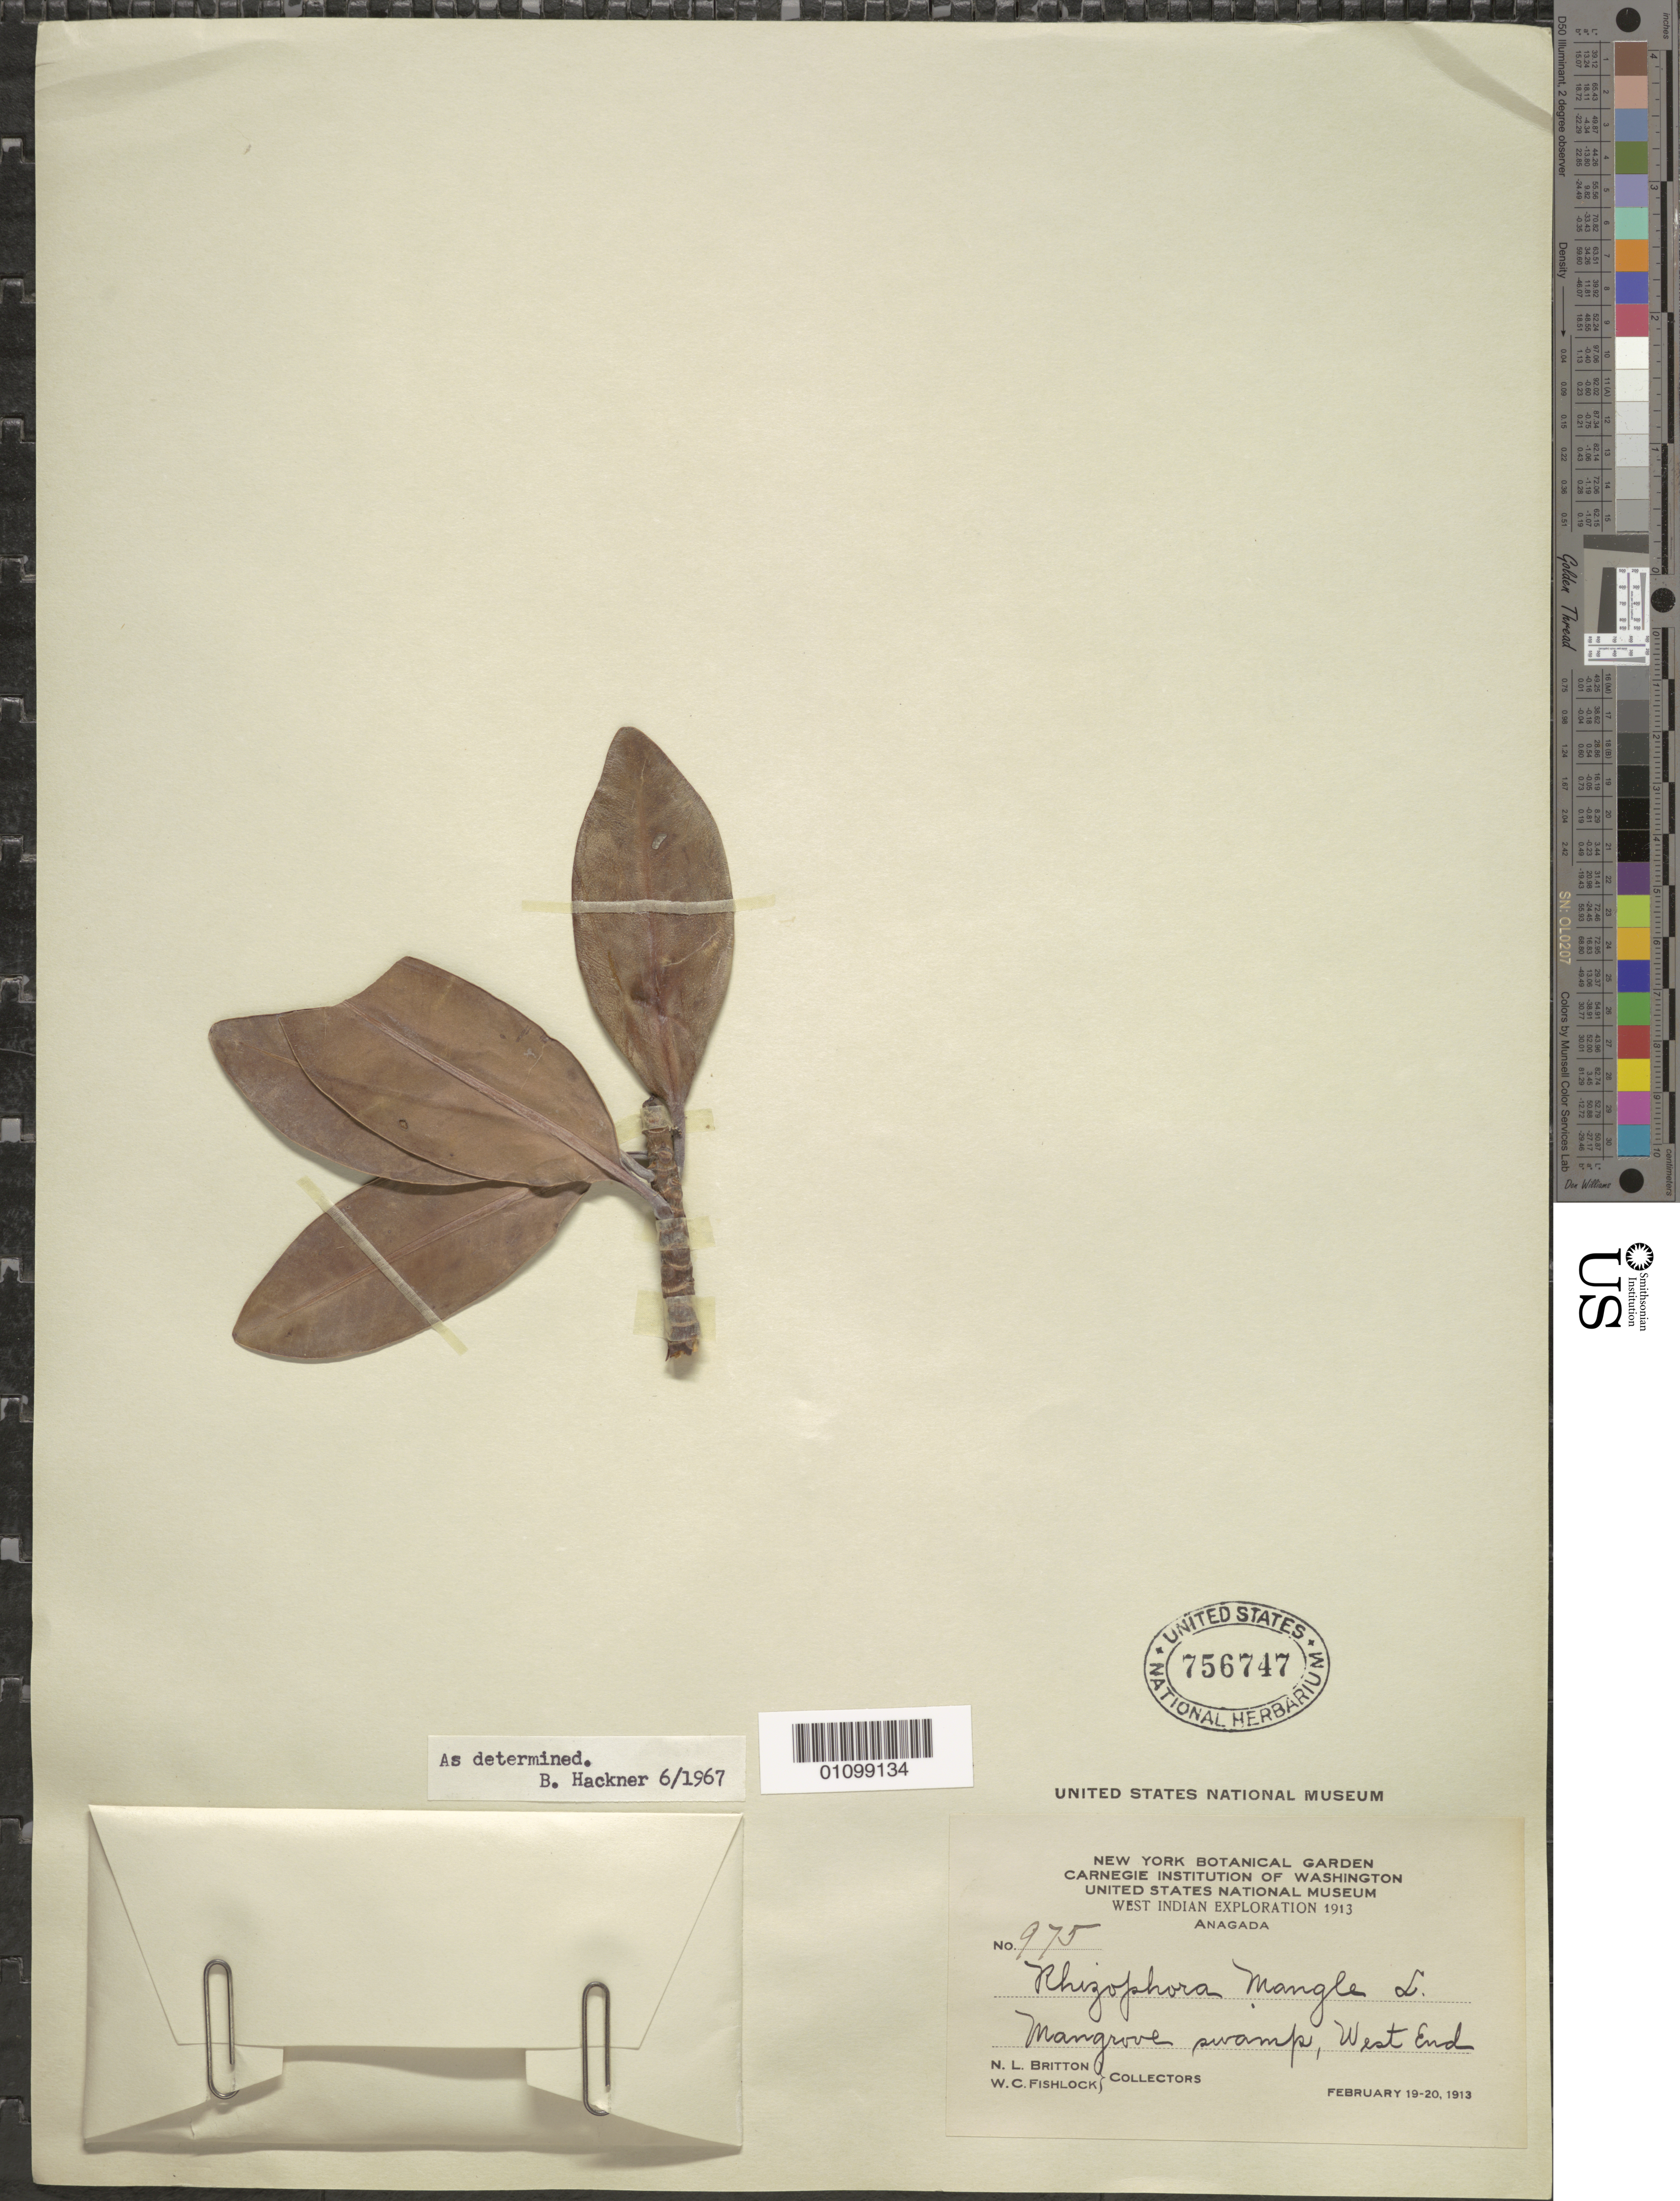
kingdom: Plantae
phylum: Tracheophyta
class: Magnoliopsida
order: Malpighiales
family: Rhizophoraceae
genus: Rhizophora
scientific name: Rhizophora mangle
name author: L.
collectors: N. Britton & W. Fishlock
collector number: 975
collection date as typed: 19 Feb 1913 to 20 Feb 1913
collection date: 1913-02-19/1913-02-20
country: British Virgin Islands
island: Anegada I.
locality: Mangrove swamps, West End.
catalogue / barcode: US 756747